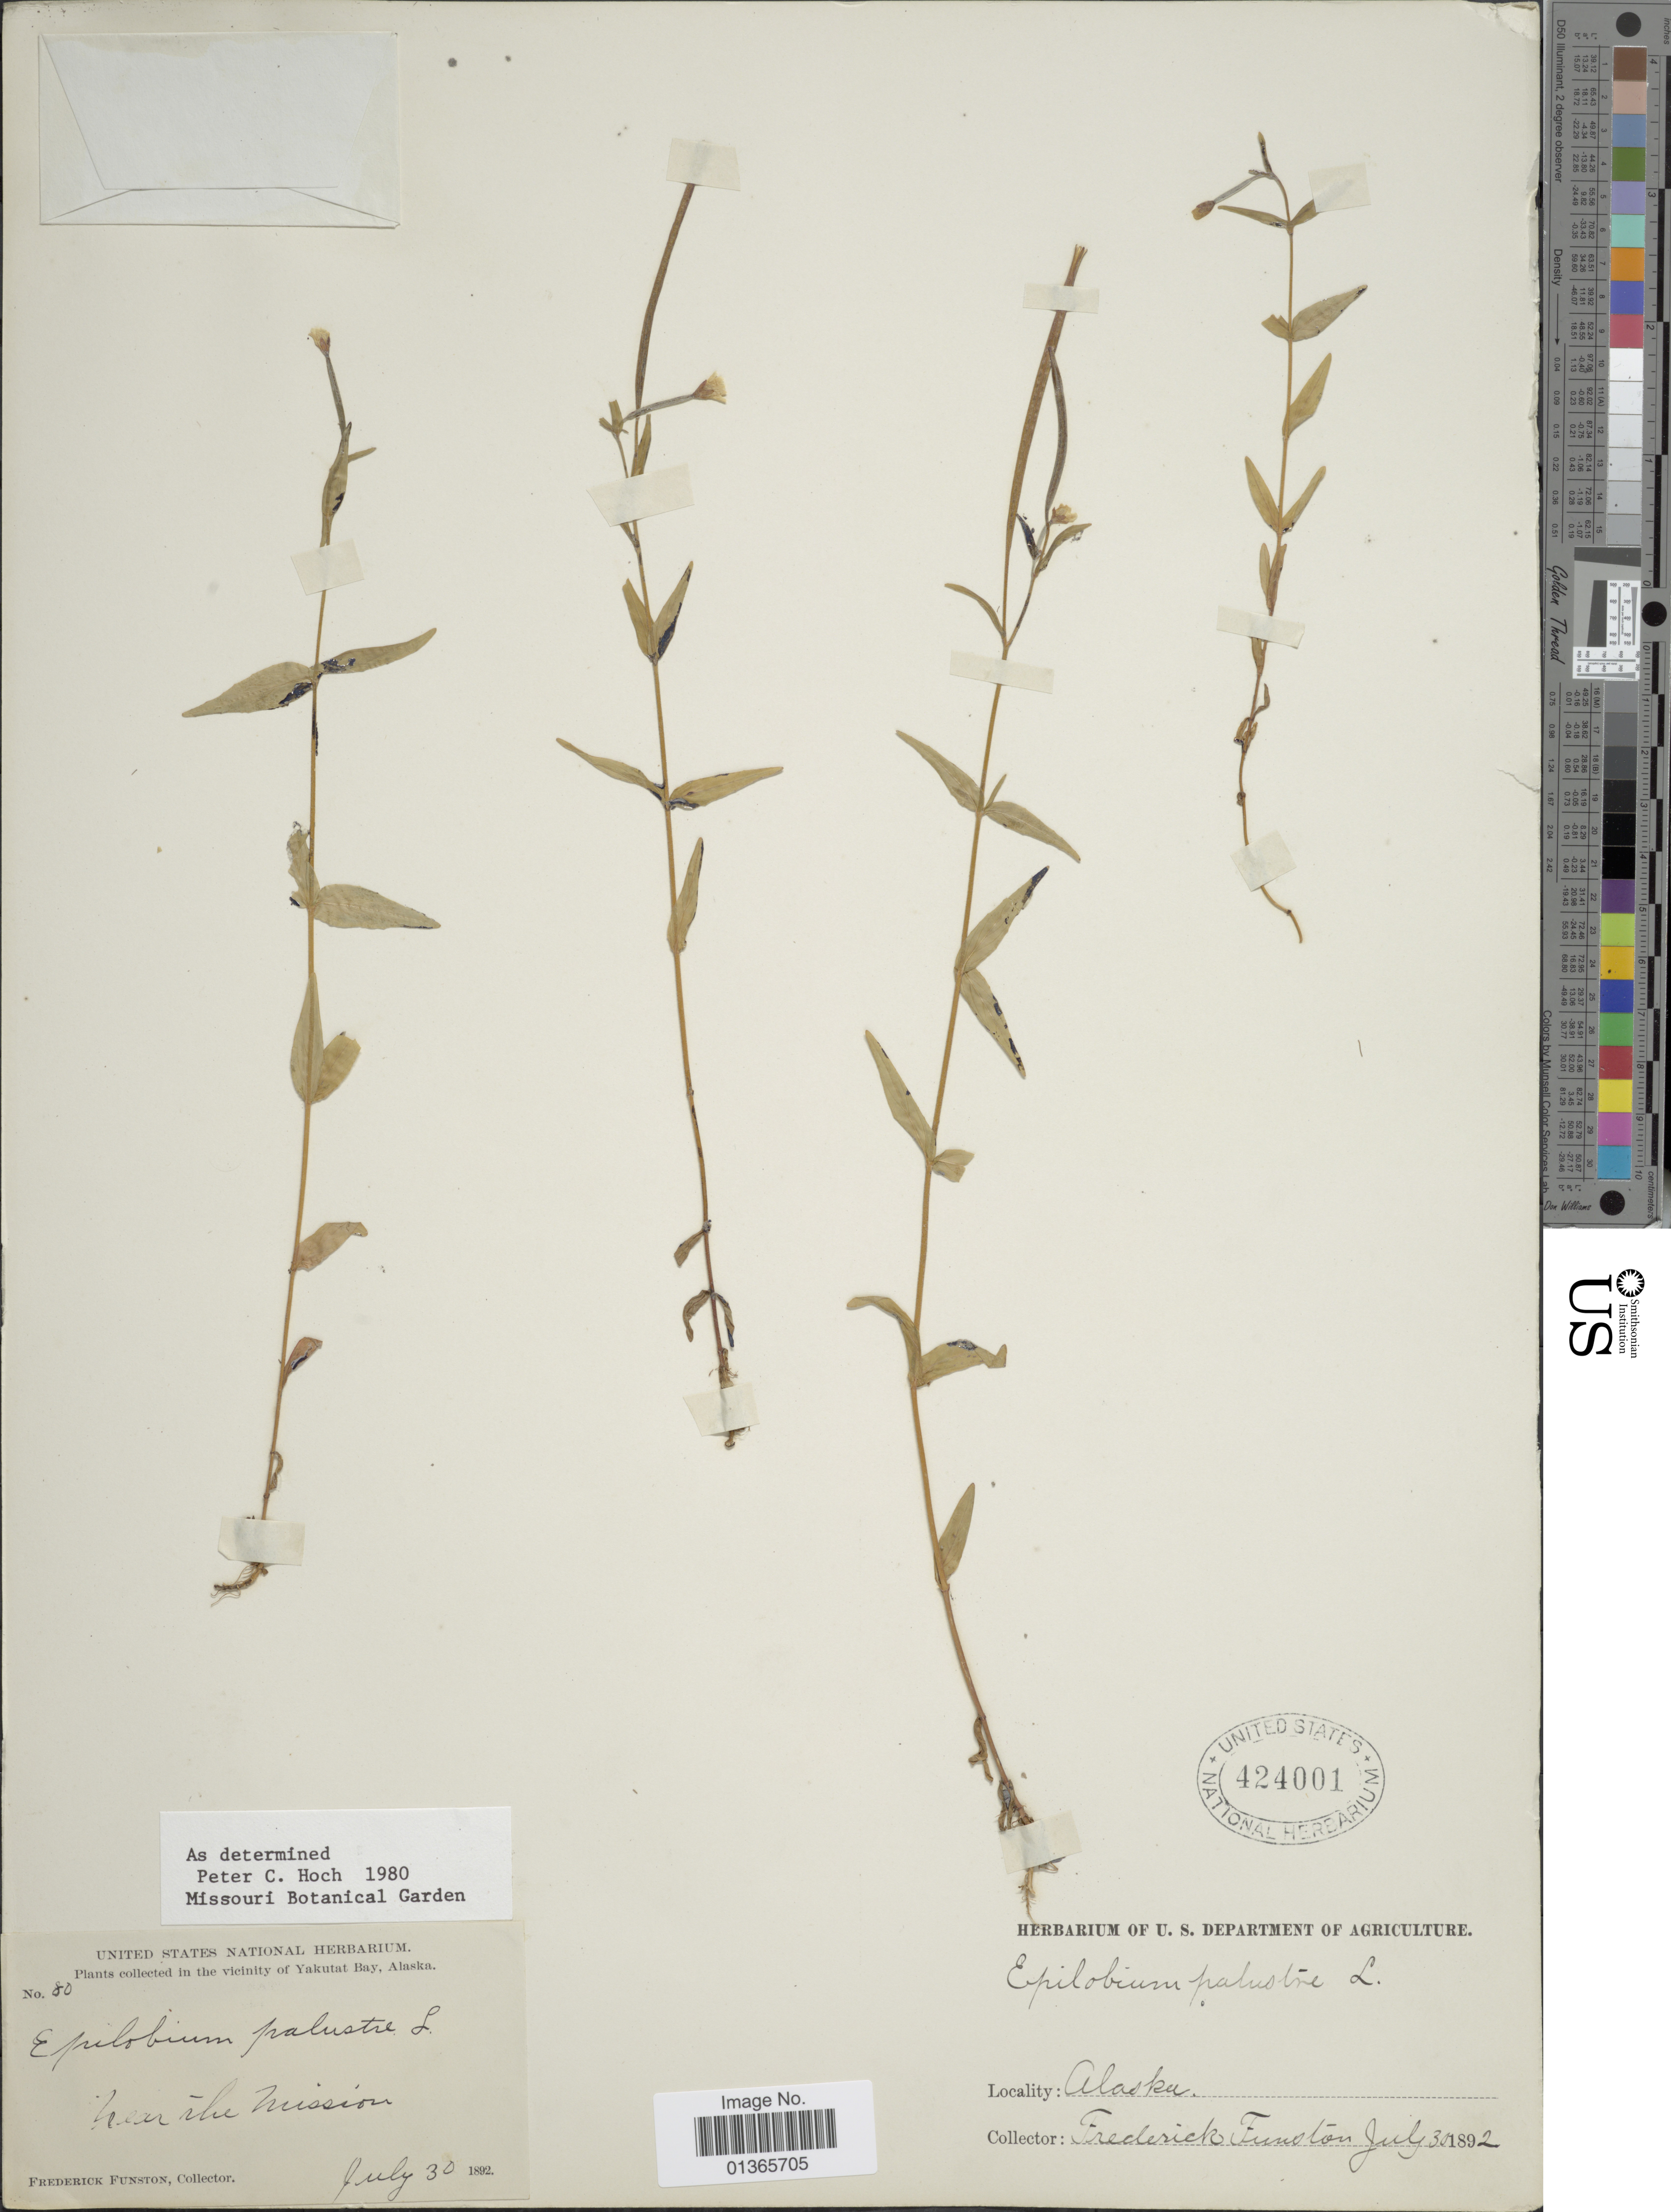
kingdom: Plantae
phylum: Tracheophyta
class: Magnoliopsida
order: Myrtales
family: Onagraceae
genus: Epilobium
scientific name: Epilobium palustre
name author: L.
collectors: F. Funston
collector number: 80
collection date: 1892-07-30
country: United States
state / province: Alaska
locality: In the vicinity of Yakutat Bay. Near the Mission.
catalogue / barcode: US 424001